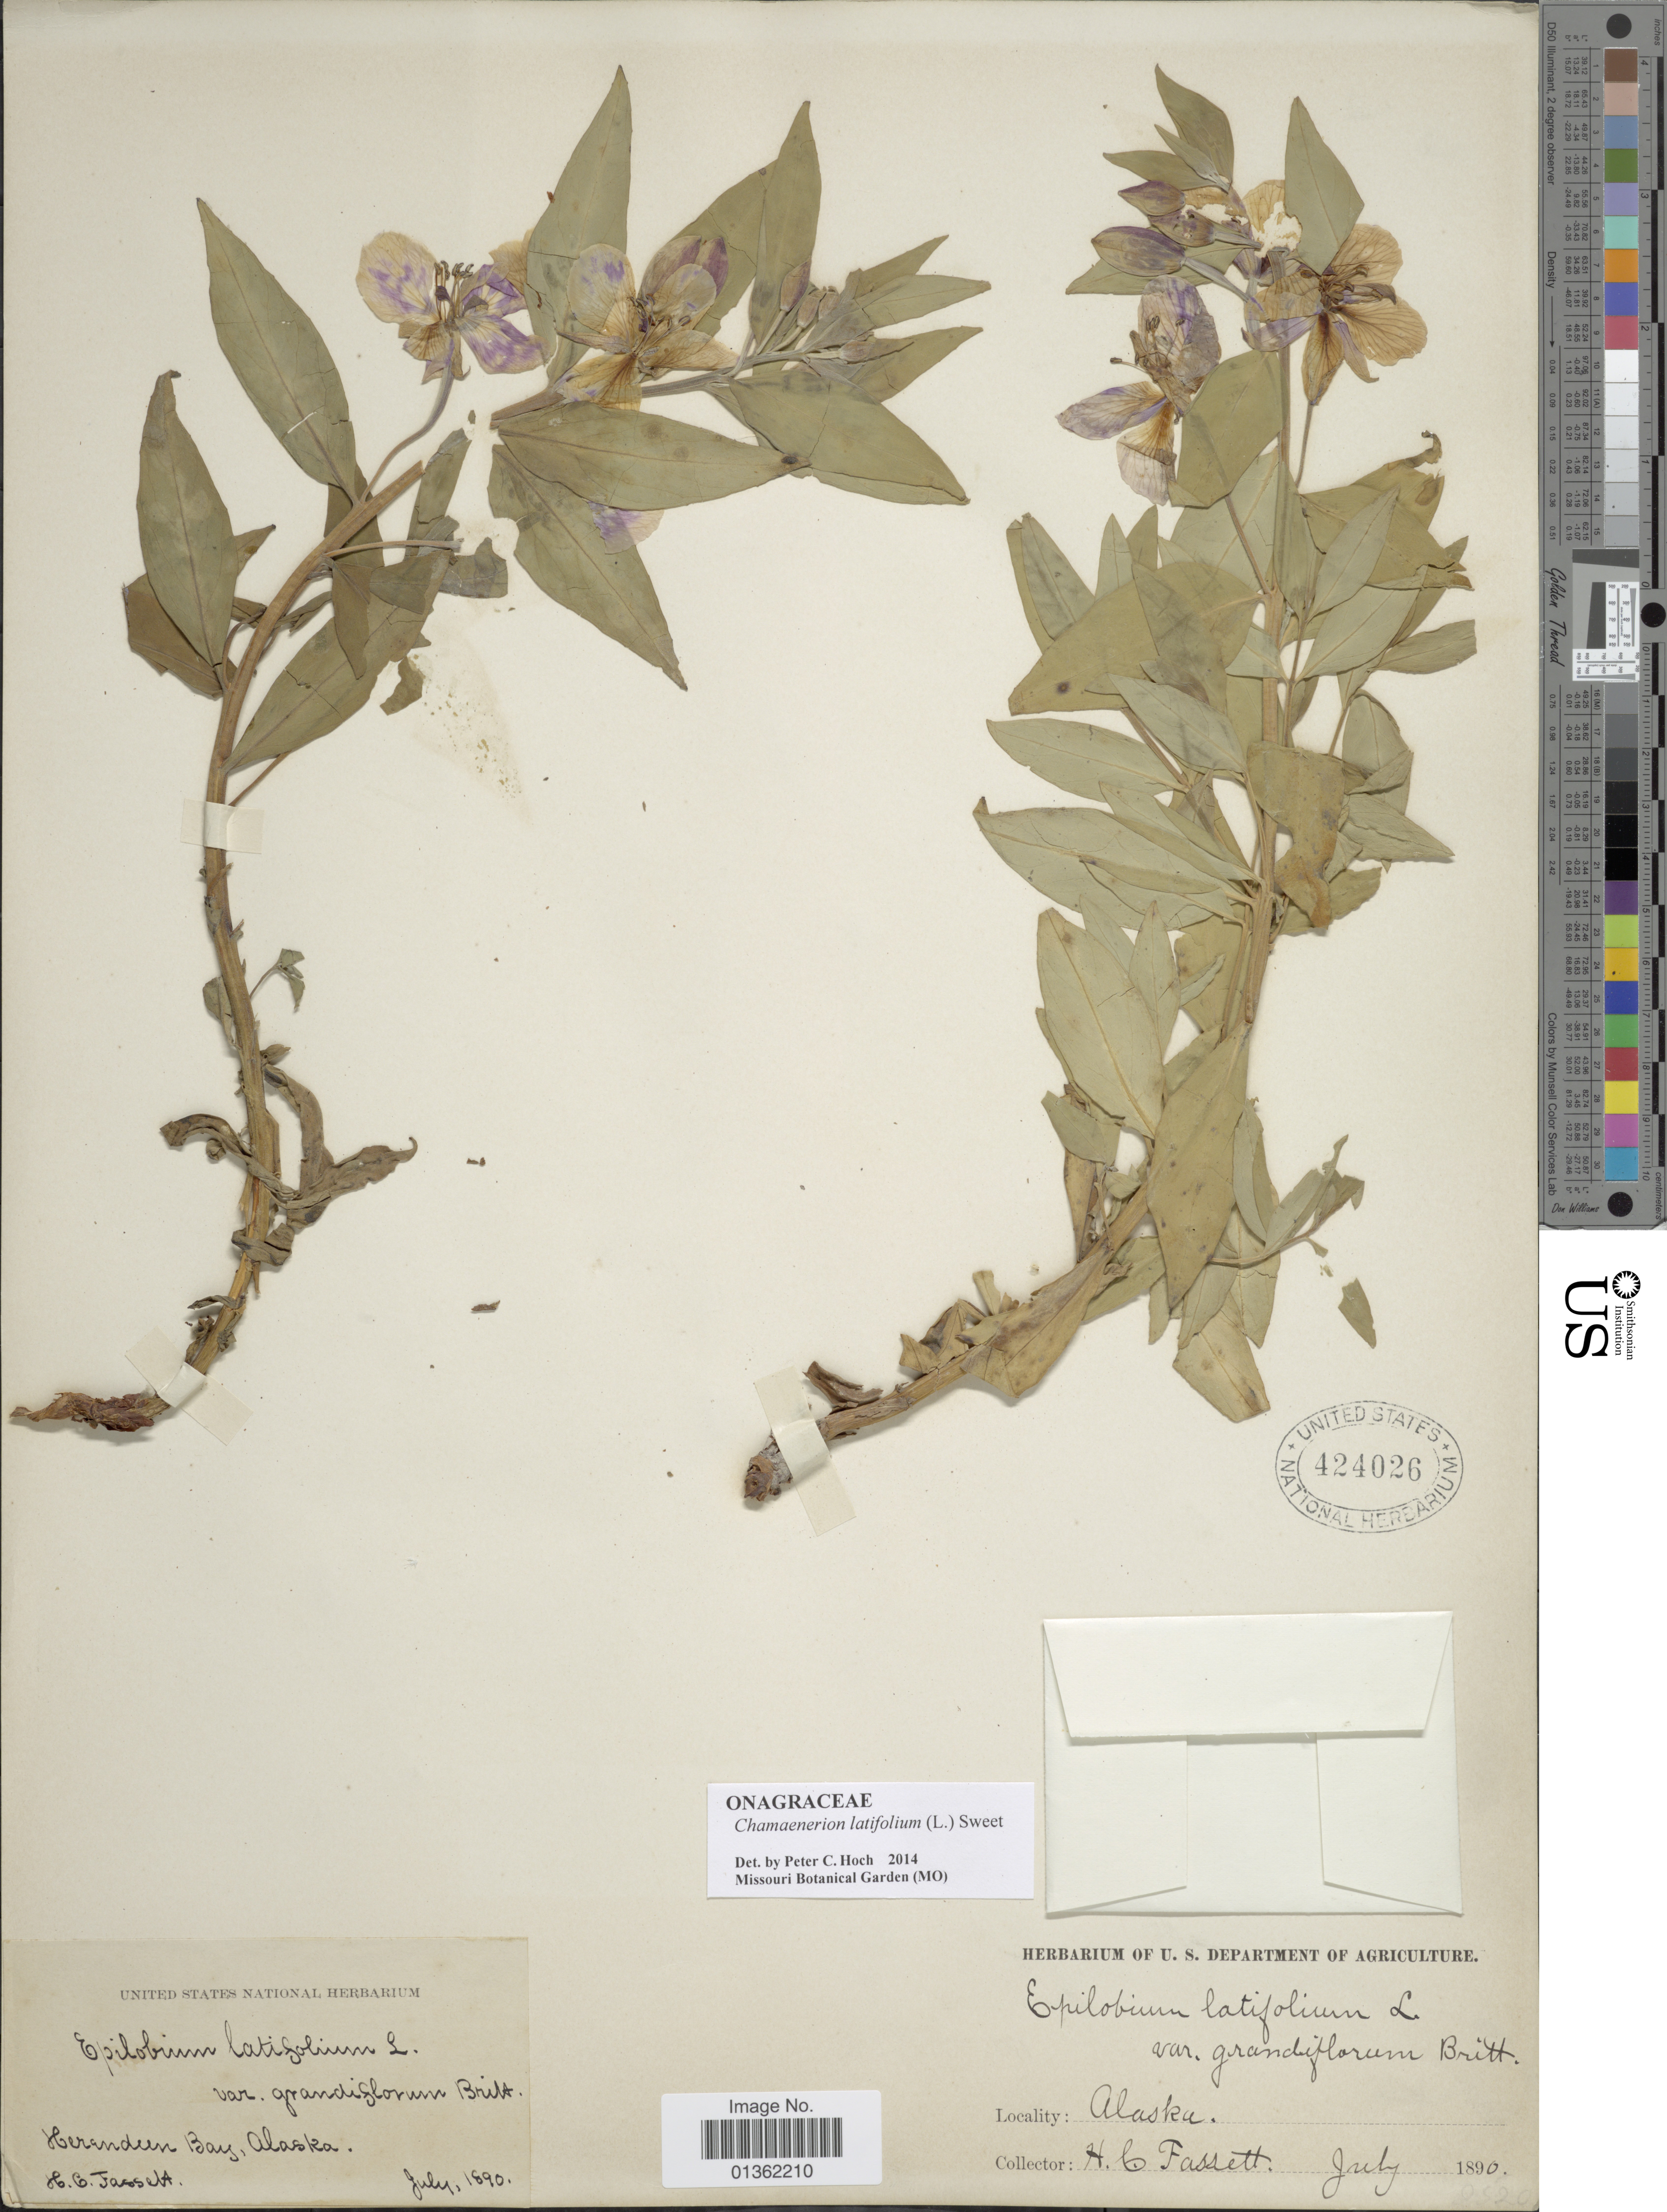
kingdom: Plantae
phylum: Tracheophyta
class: Magnoliopsida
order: Myrtales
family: Onagraceae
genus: Chamaenerion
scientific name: Chamaenerion latifolium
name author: (L.) Th. Fr. & Lange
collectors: H. C. Fassett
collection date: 1890-07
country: United States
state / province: Alaska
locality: Herendeen Bay.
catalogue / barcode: US 424026